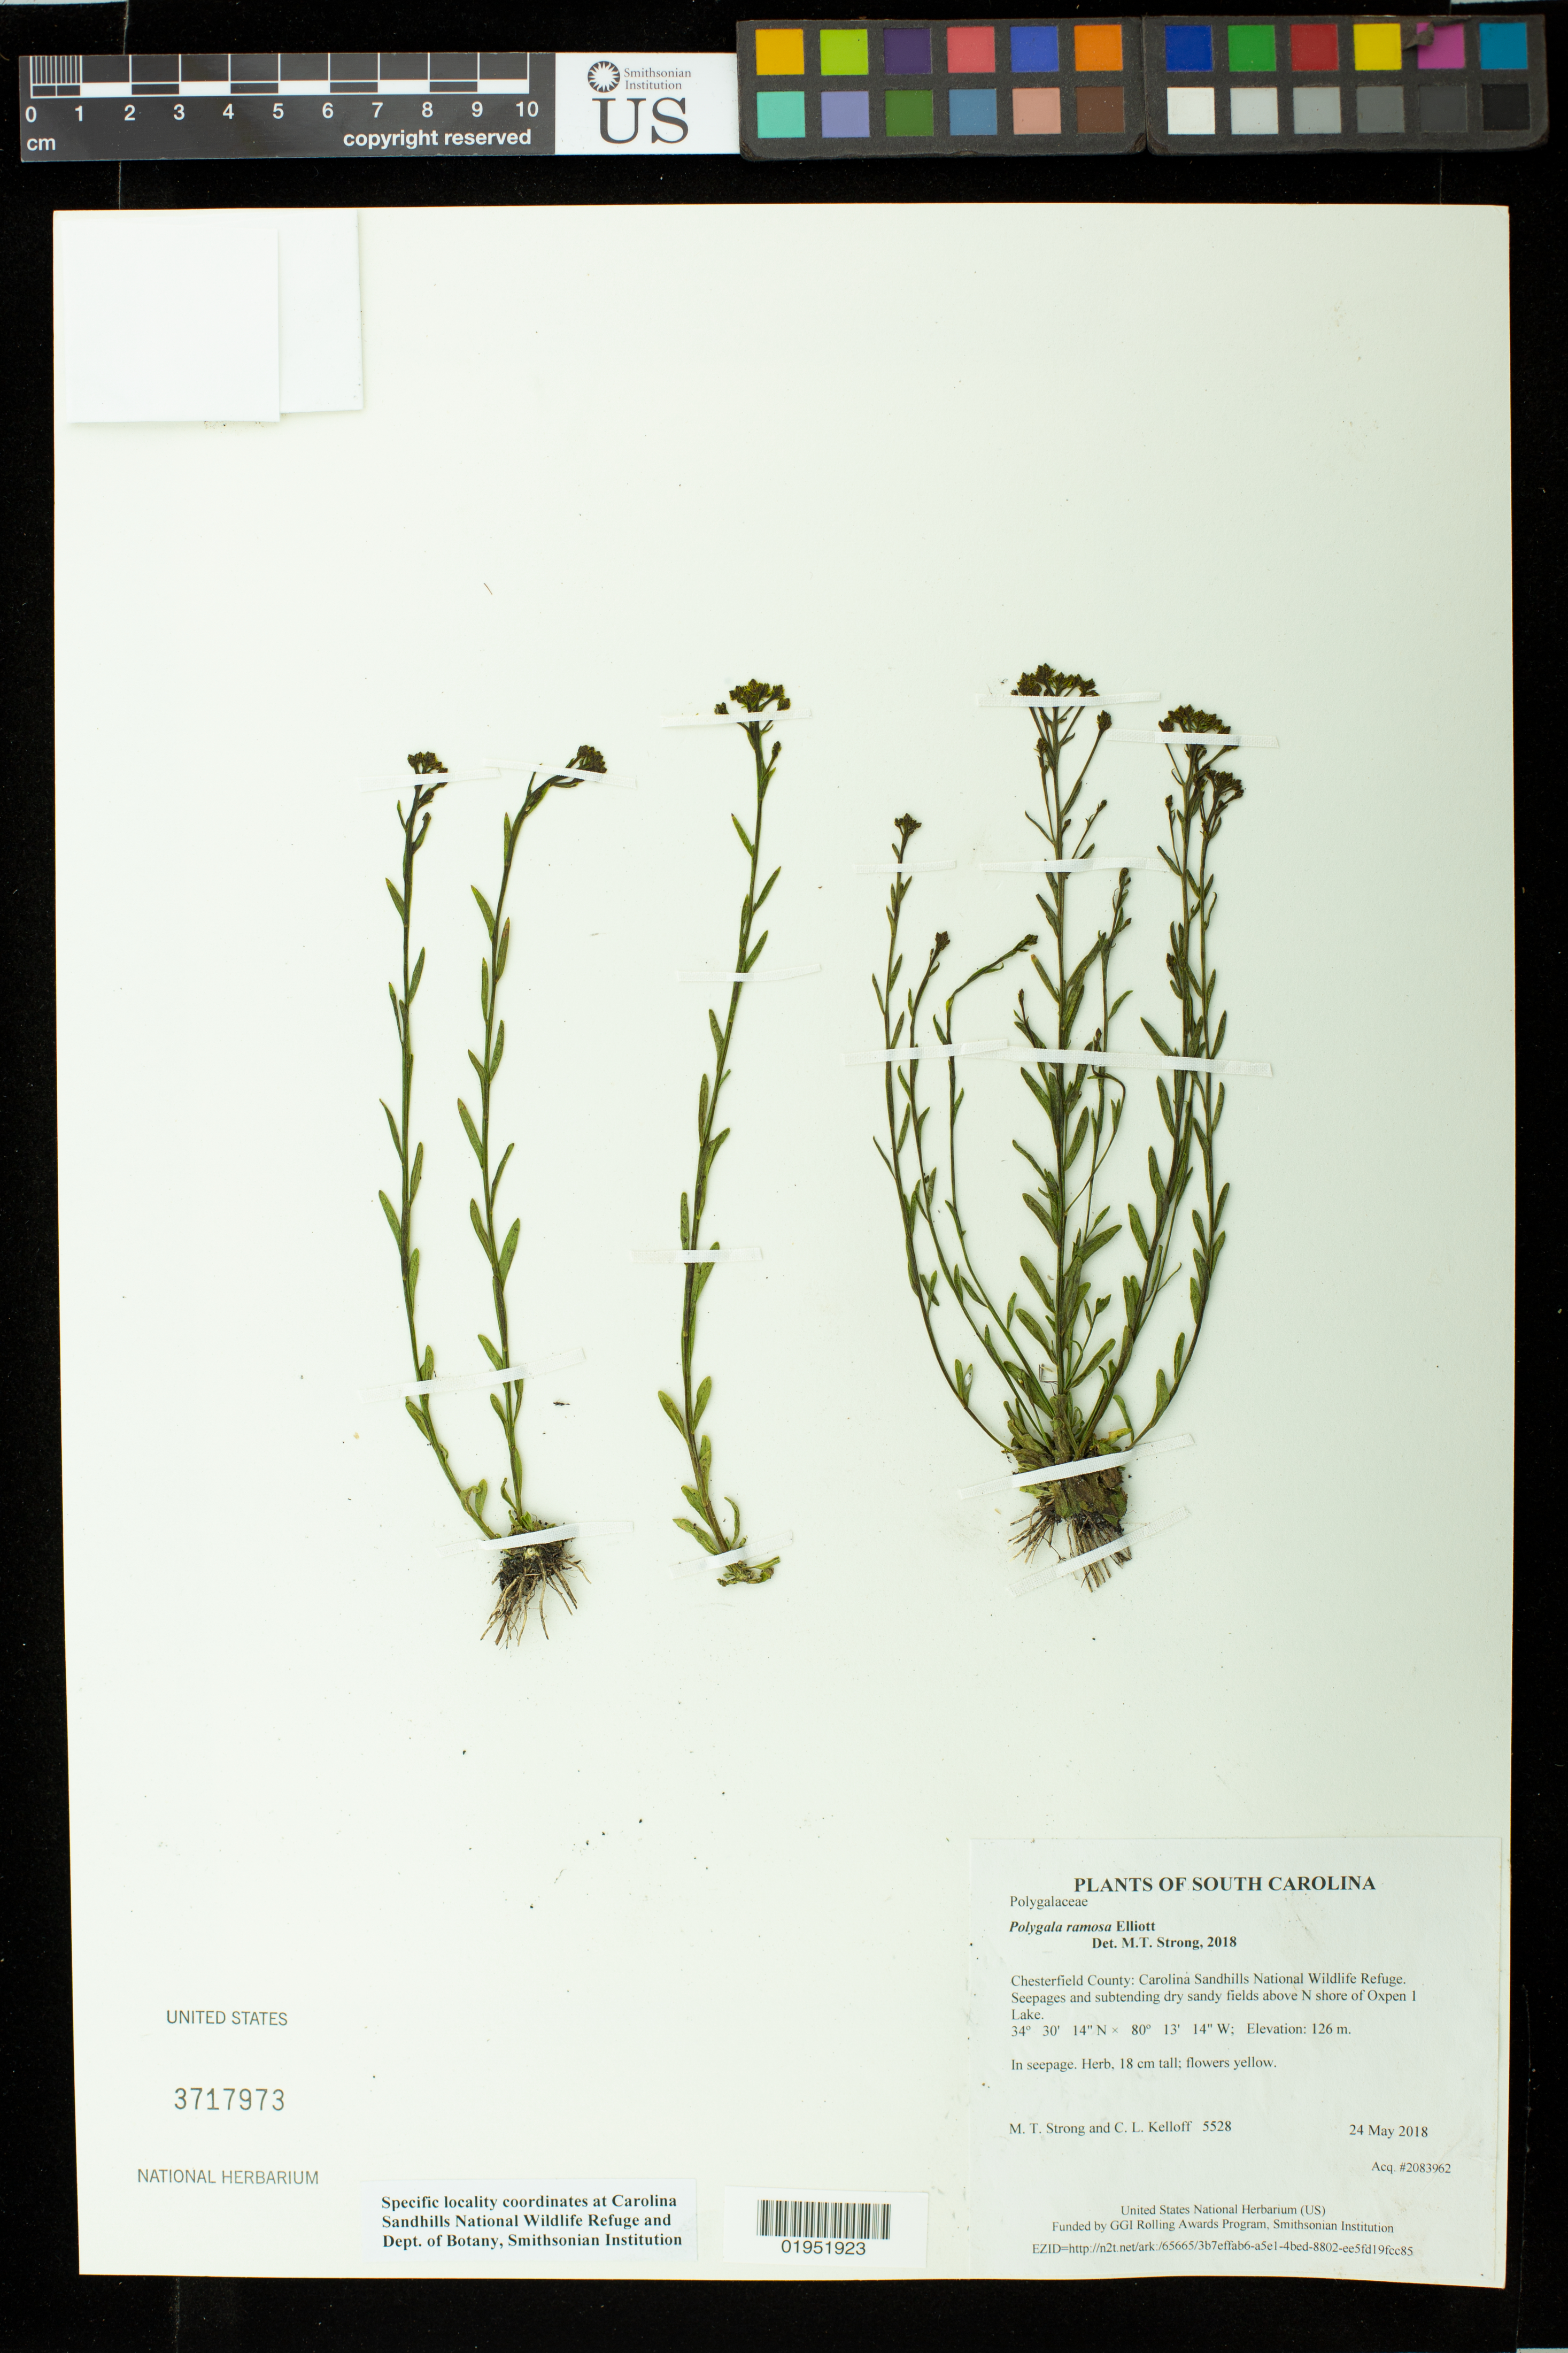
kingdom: Plantae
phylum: Tracheophyta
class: Magnoliopsida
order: Fabales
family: Polygalaceae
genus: Polygala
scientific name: Polygala ramosa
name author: Elliott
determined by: Strong, Mark T., (BOT), Smithsonian Institution - National Museum of Natural History (UNITED STATES)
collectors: M. T. Strong & C. L. Kelloff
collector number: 5528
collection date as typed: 24 May 2018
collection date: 2018-05-24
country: United States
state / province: South Carolina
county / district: Chesterfield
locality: Carolina Sandhills National Wildlife Refuge. Seepages and subtending dry sandy fields above N shore of Oxpen 1 Lake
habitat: In seepage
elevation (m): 126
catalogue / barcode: US 3717973